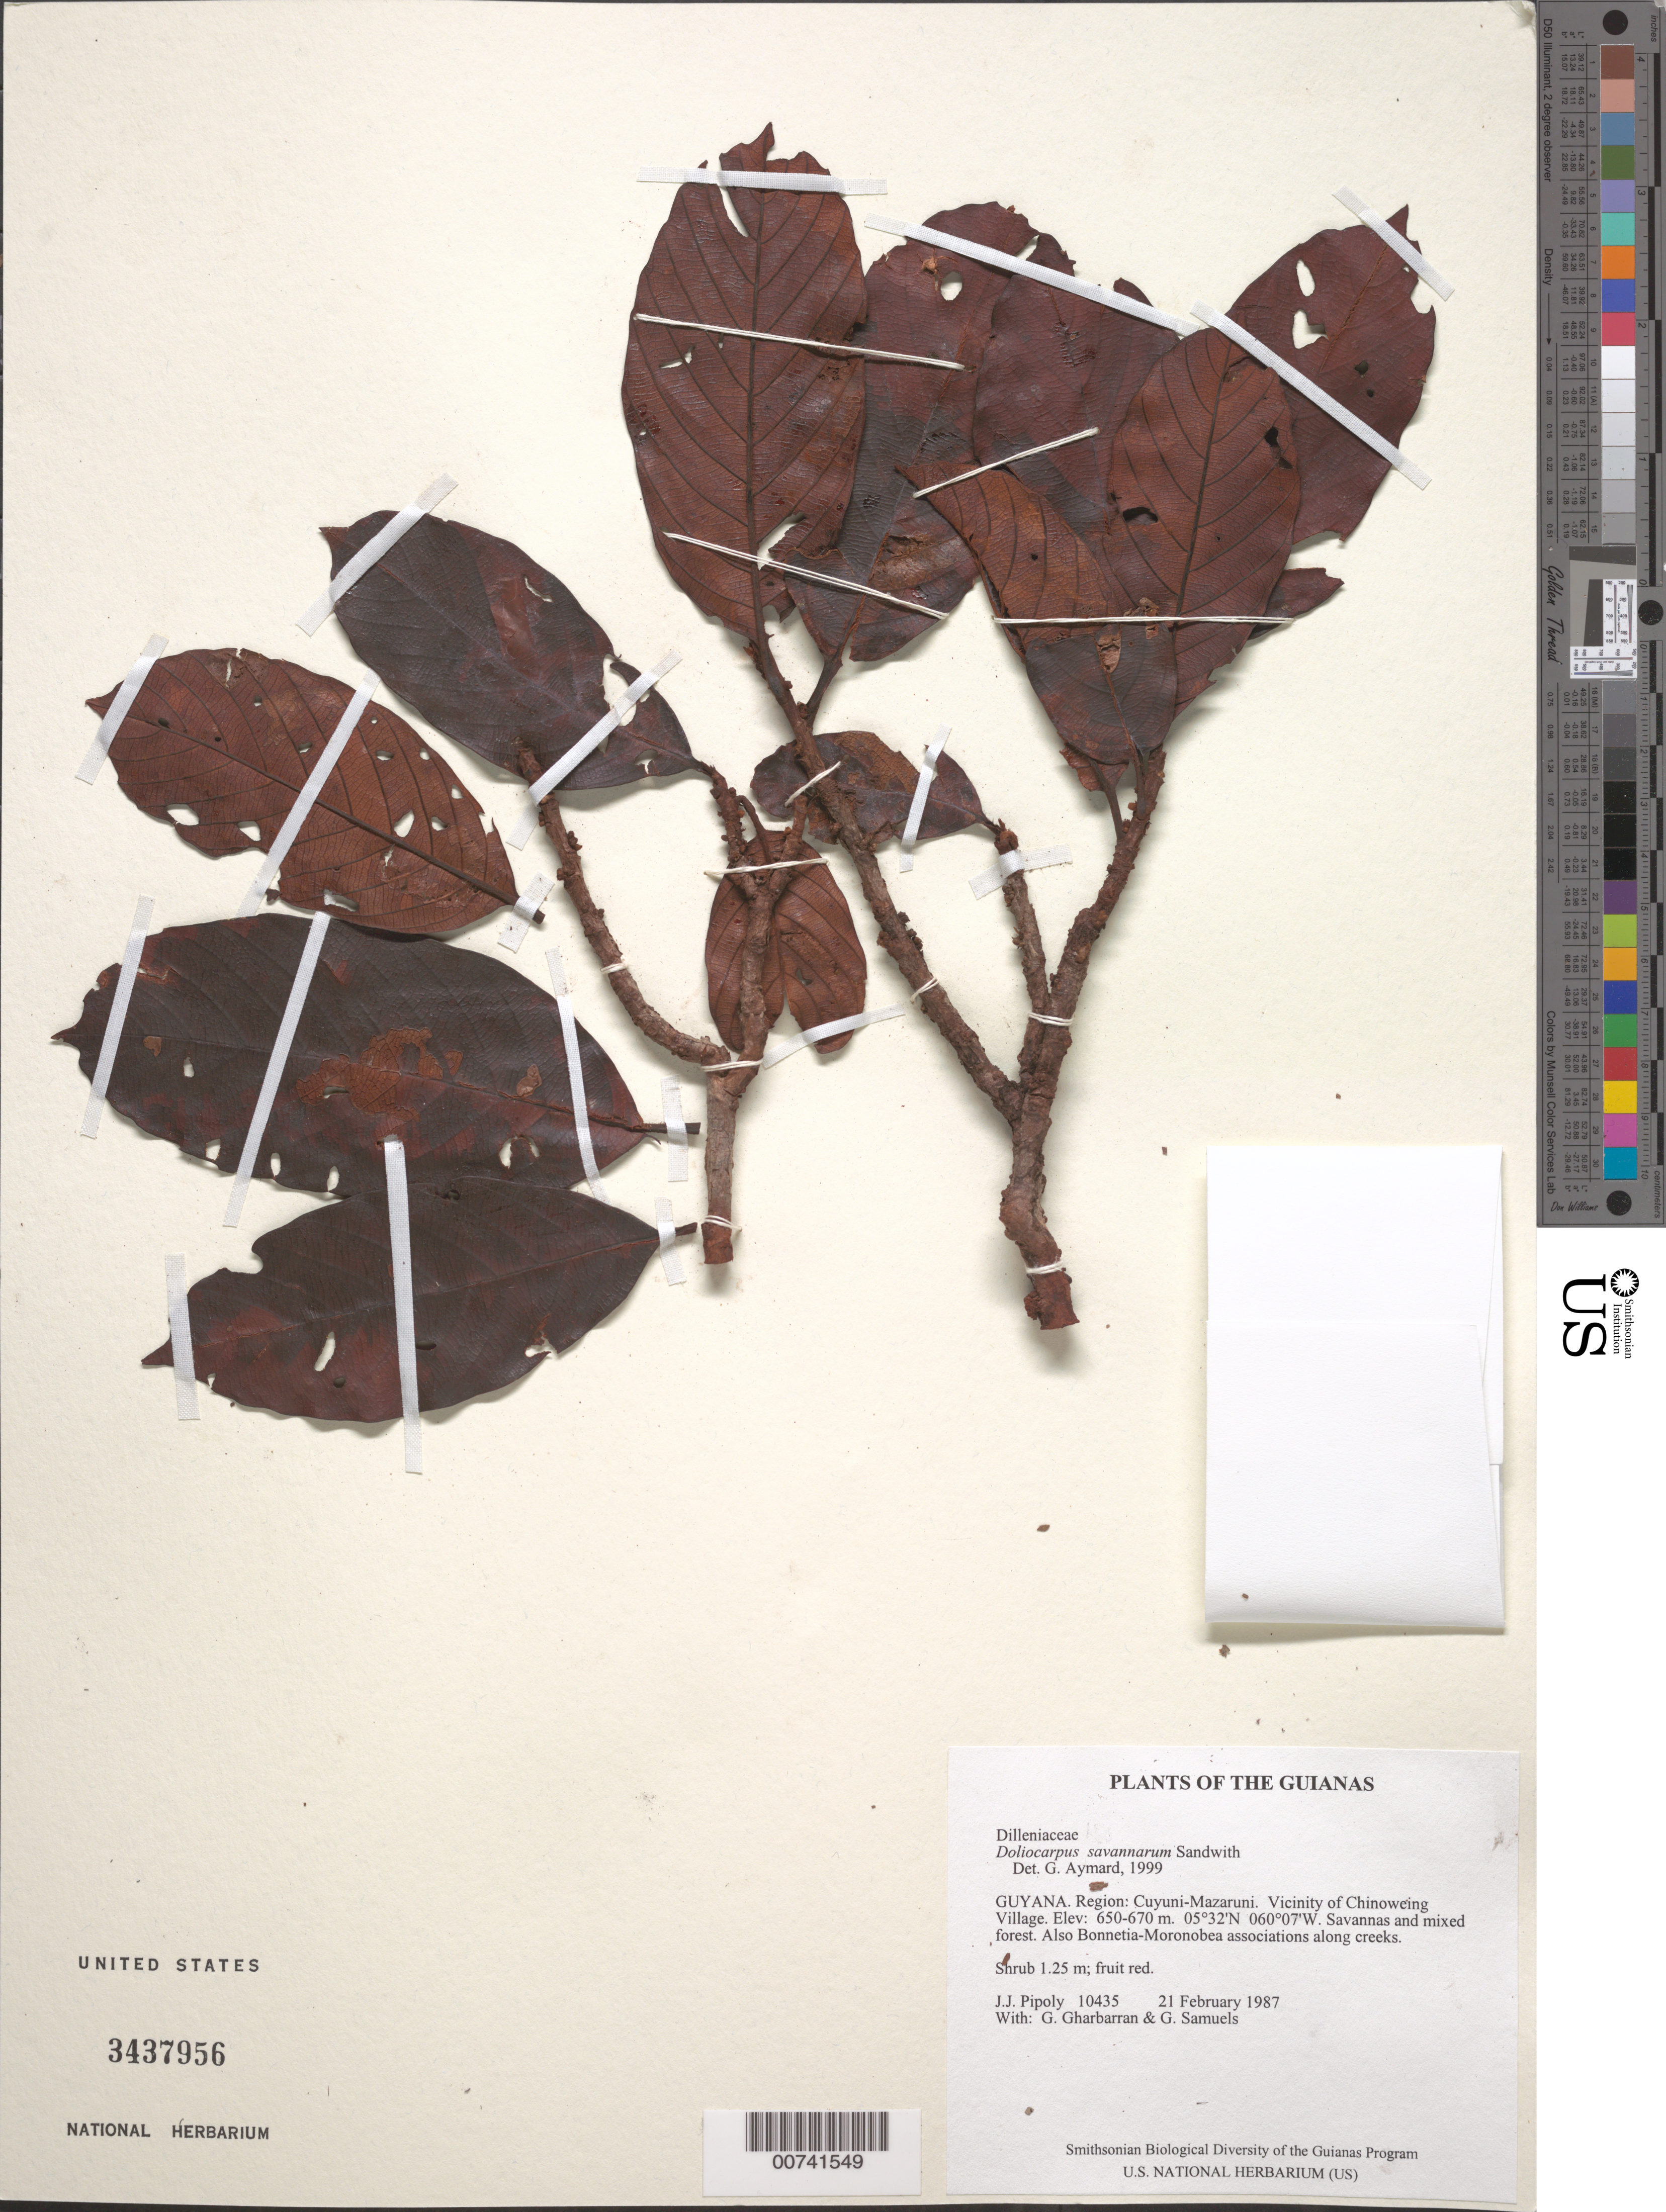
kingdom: Plantae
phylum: Tracheophyta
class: Magnoliopsida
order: Dilleniales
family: Dilleniaceae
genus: Doliocarpus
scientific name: Doliocarpus savannarum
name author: Sandwith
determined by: Aymard C., G. A., (PORT), Univ. Nac. Exp. de los Llanos Ezequiel Zamora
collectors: J. J. Pipoly, G. Gharbarran & G. Samuels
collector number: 10435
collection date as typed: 21 February 1987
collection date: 1987-02-21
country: Guyana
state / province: Cuyuni-Mazaruni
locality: Vicinity of Chinoweing Village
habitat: Savannas and mixed forest. Also Bonnetia-Moronobea associations along creeks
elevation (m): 650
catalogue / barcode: US 3437956